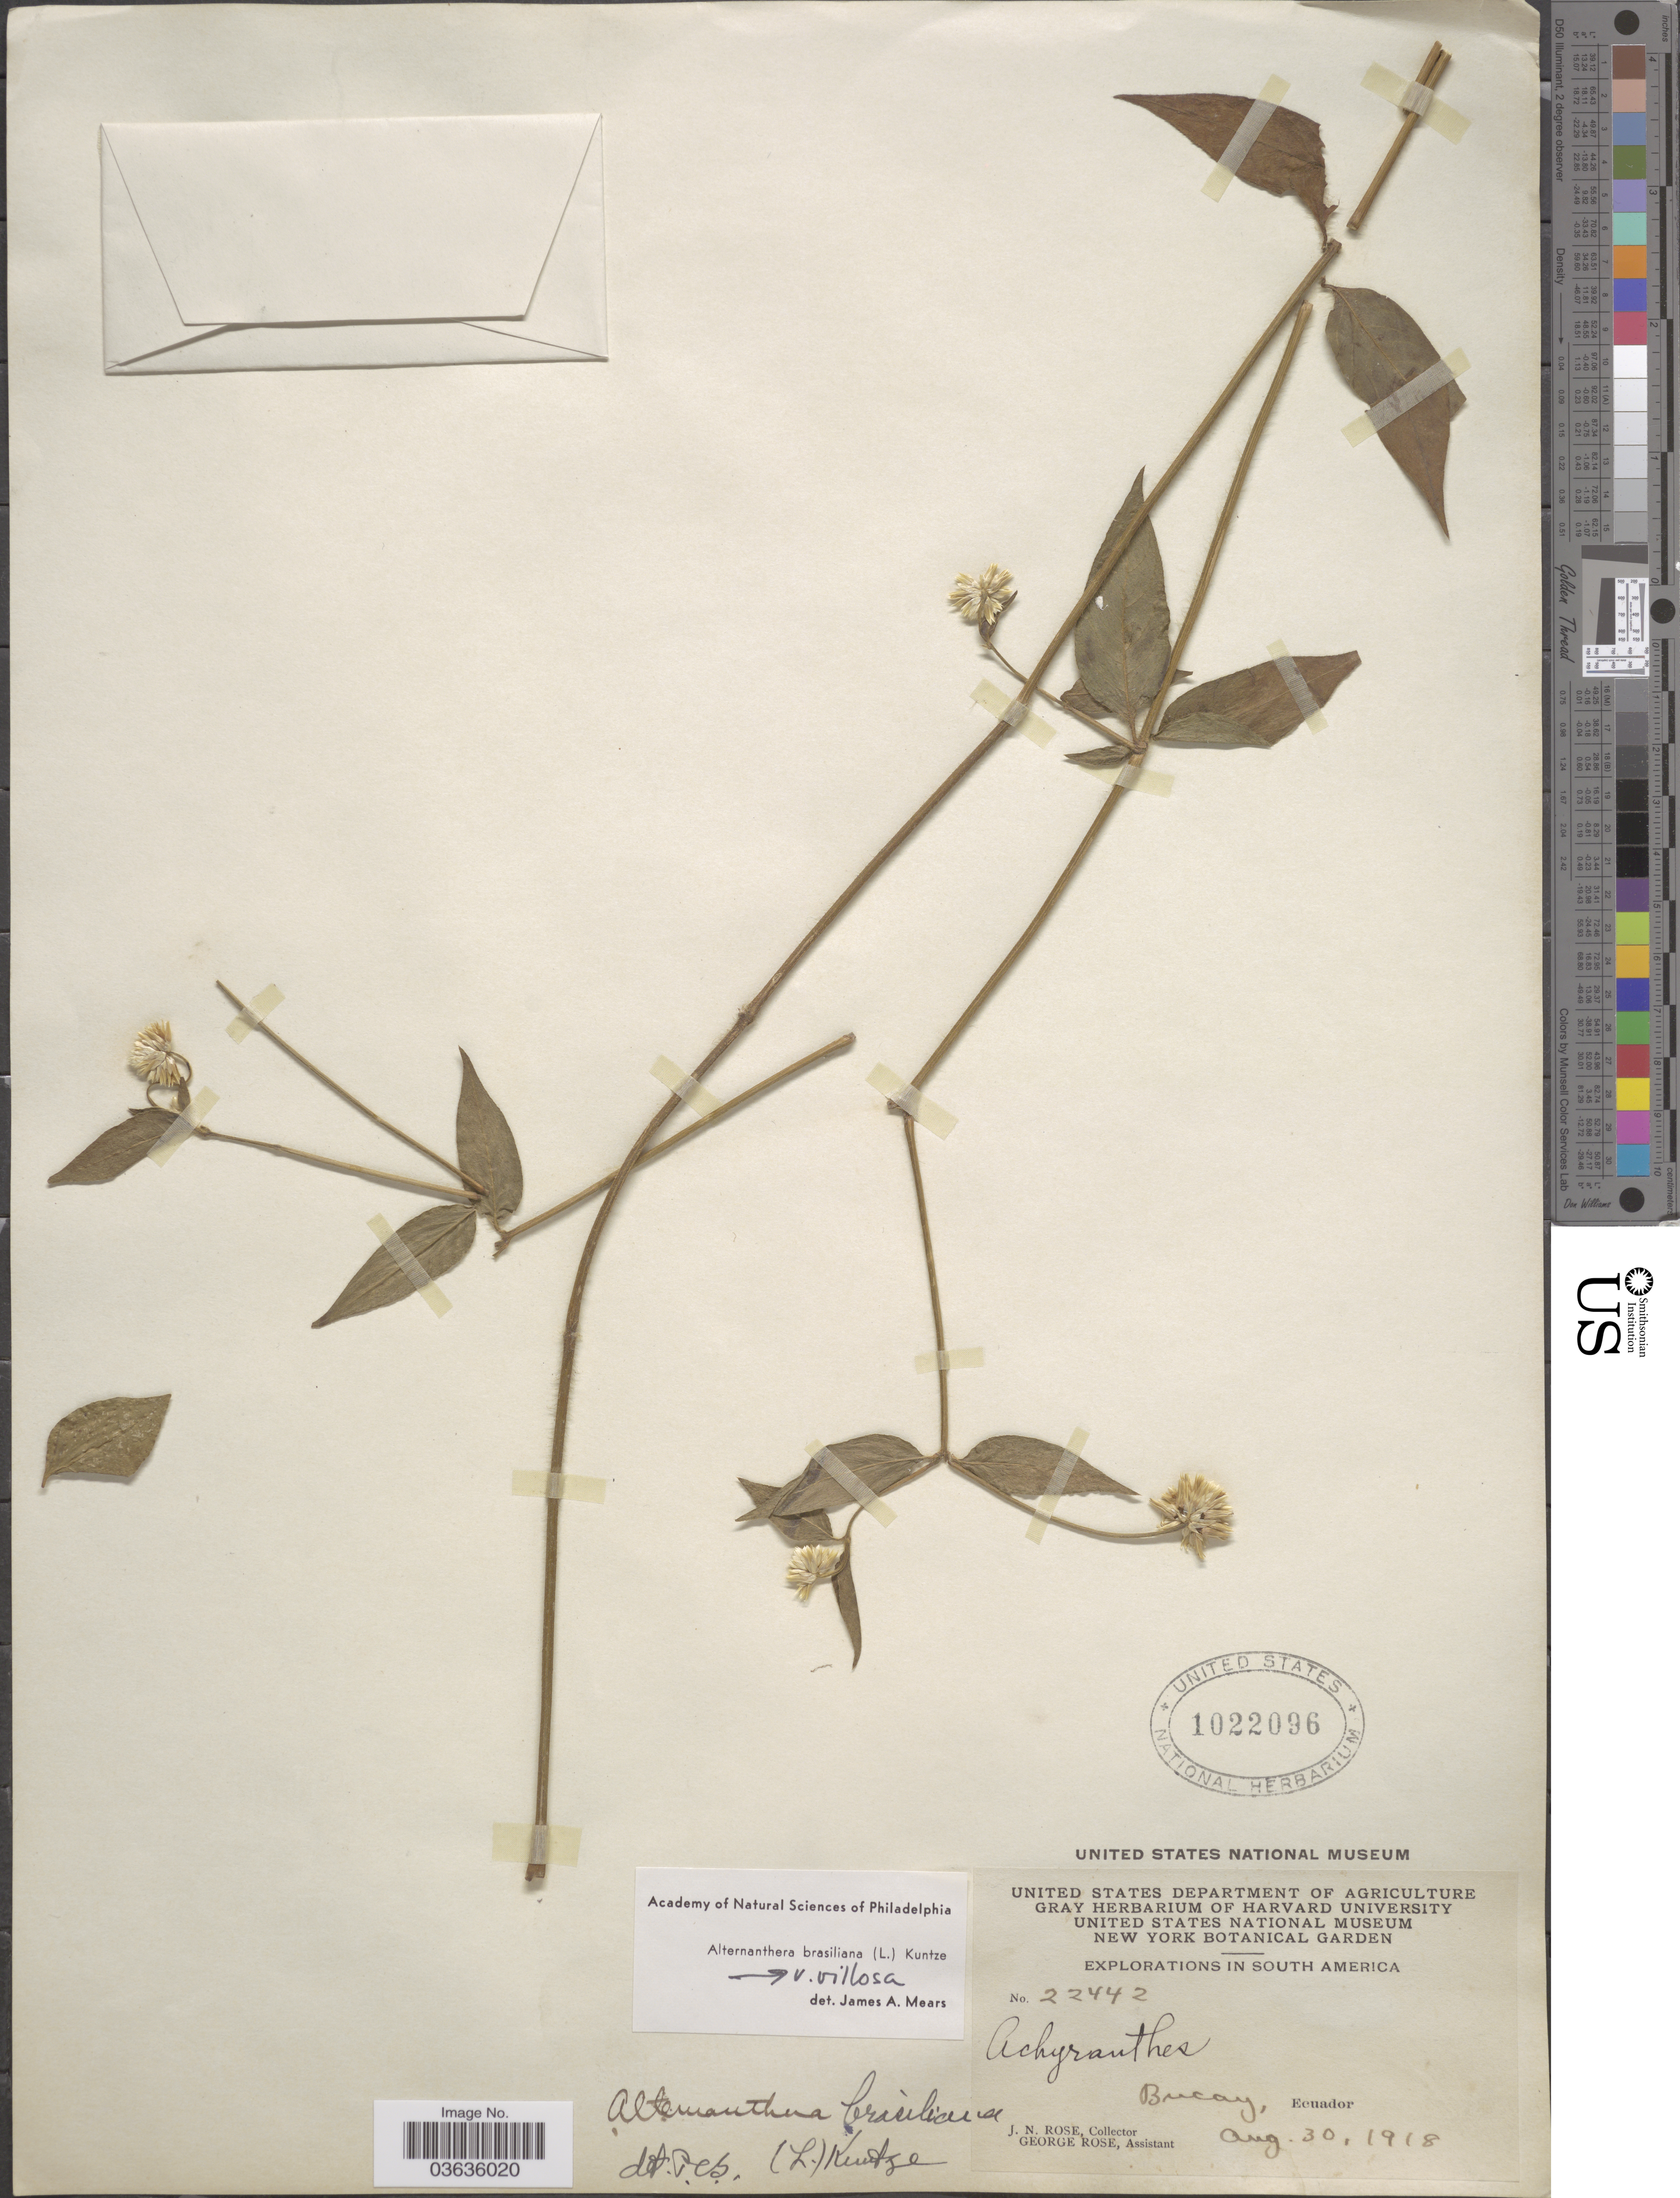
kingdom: Plantae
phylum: Tracheophyta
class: Magnoliopsida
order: Caryophyllales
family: Amaranthaceae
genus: Alternanthera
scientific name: Alternanthera brasiliana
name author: (L.) Kuntze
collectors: J. N. Rose & G. Rose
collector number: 22442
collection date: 1918-08-30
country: Ecuador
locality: Bucay.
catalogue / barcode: US 1022096